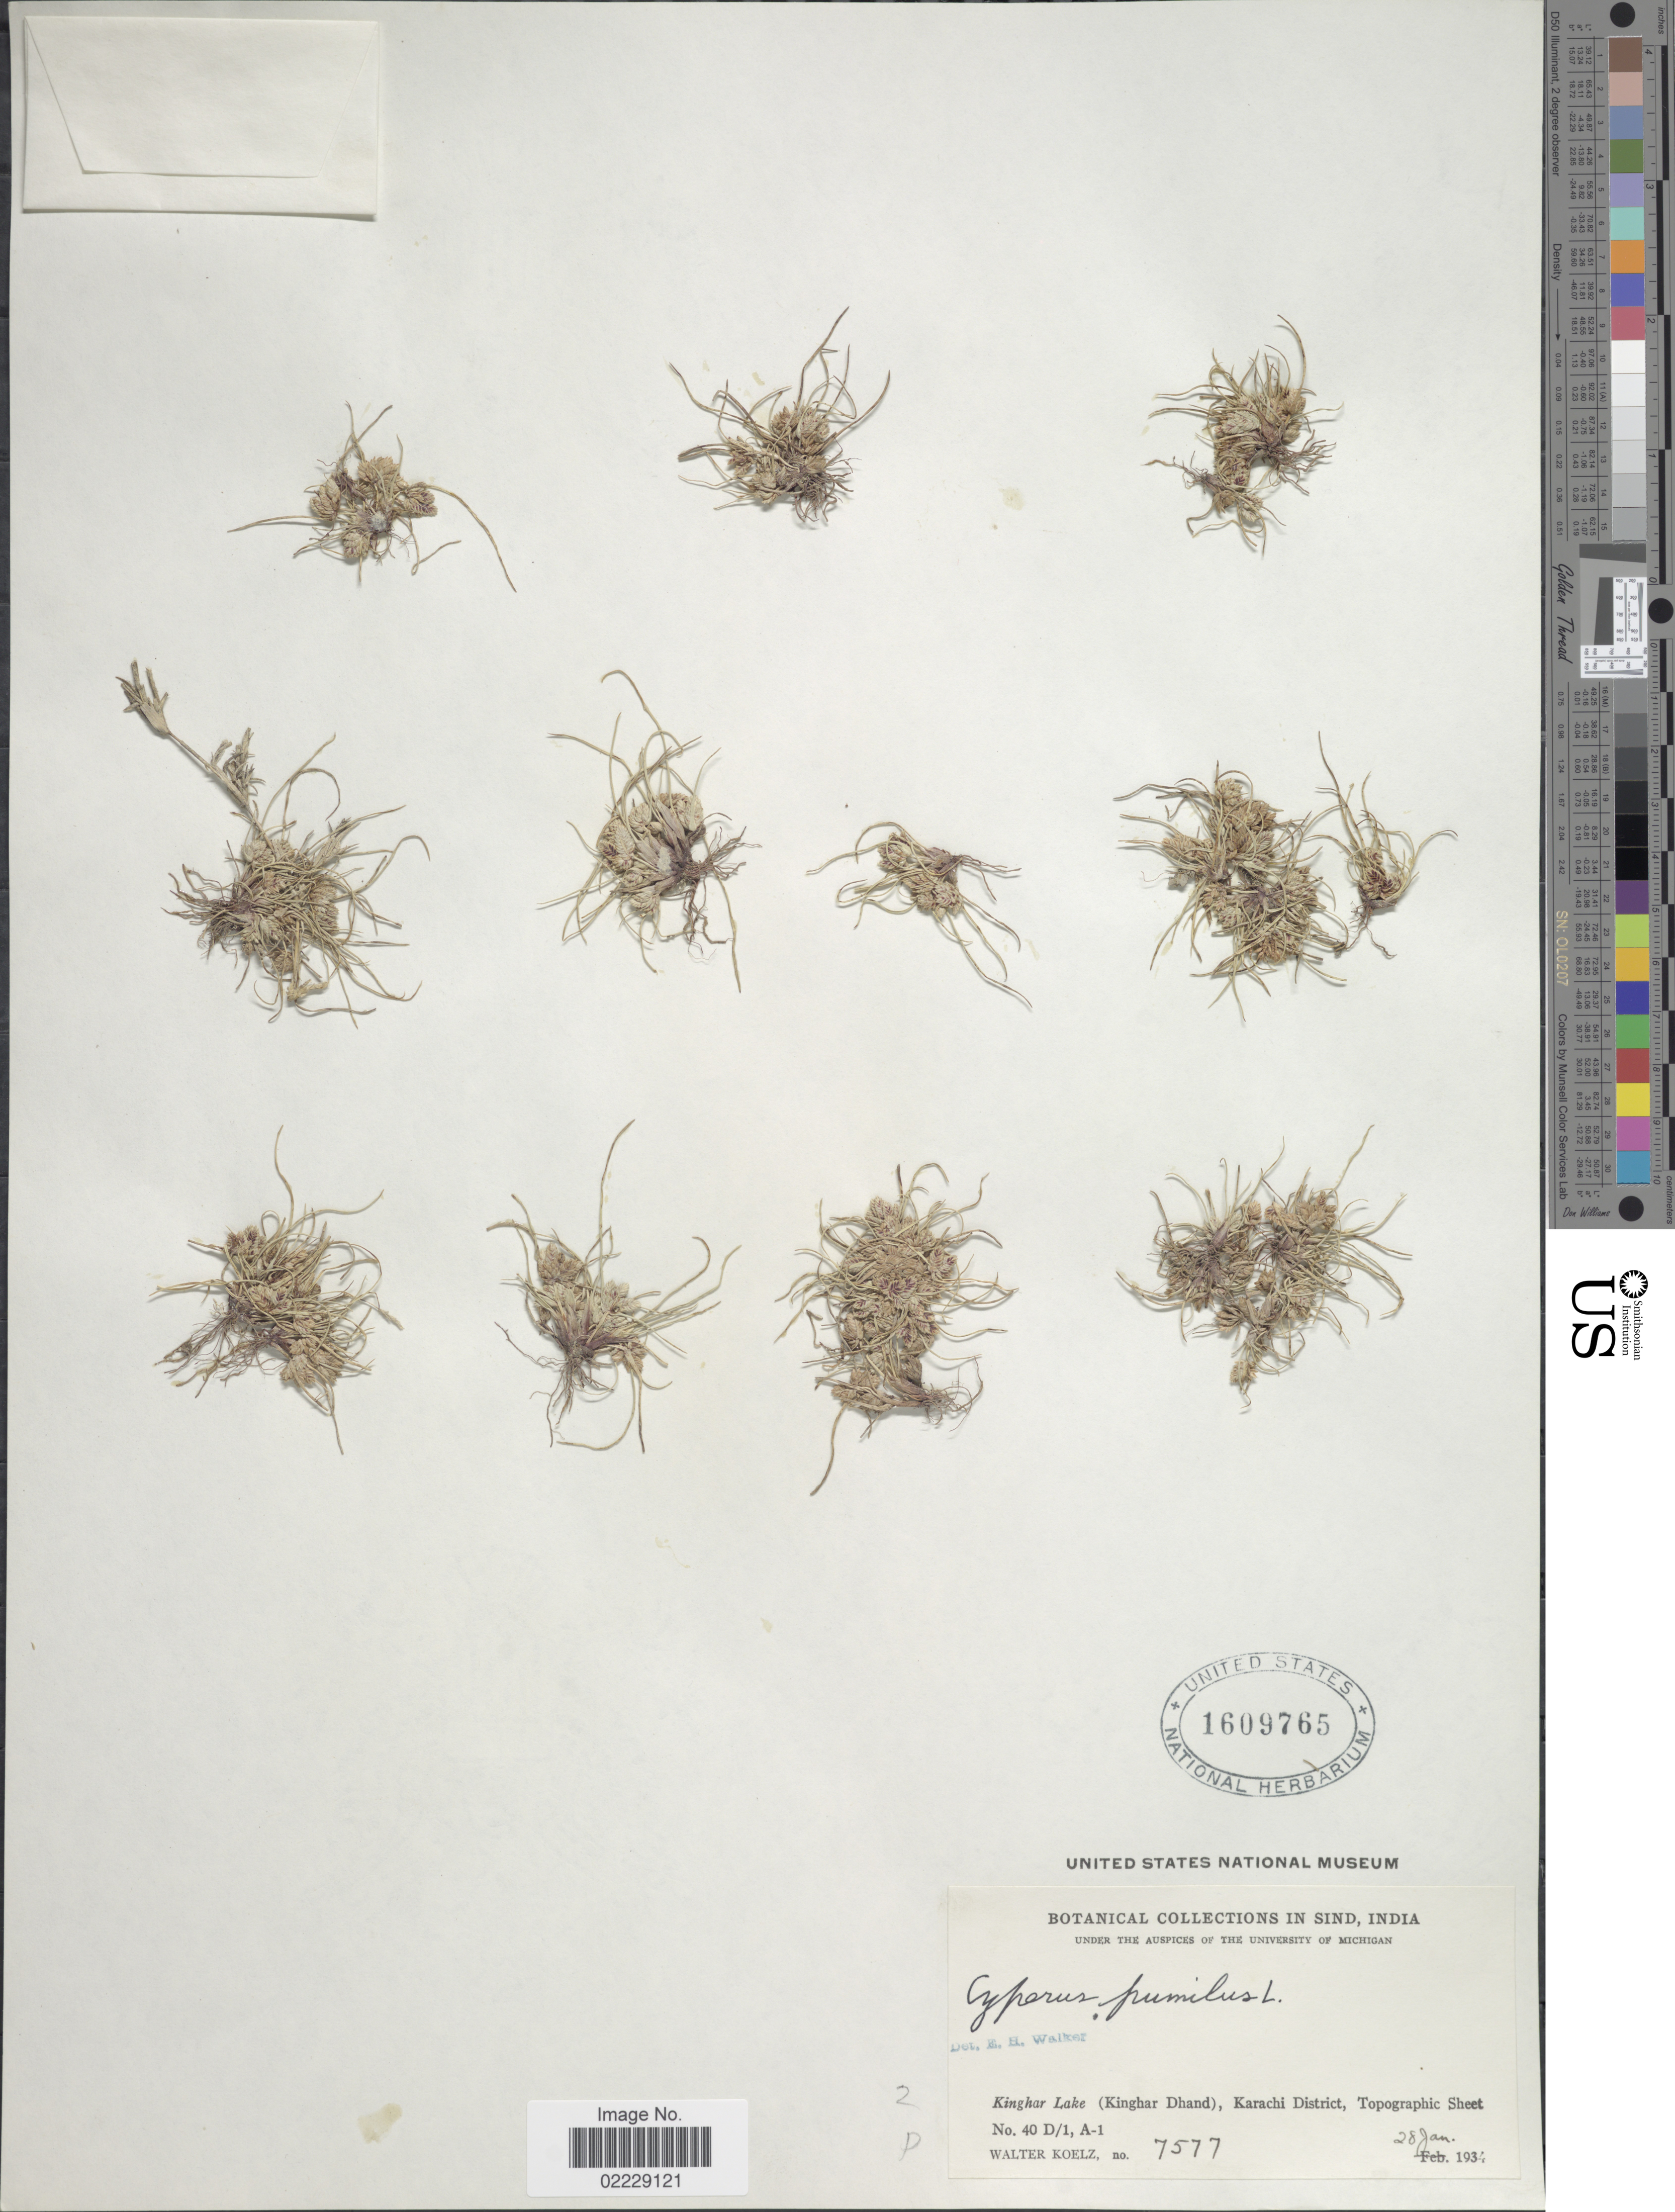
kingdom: Plantae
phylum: Tracheophyta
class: Liliopsida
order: Poales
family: Cyperaceae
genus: Cyperus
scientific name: Cyperus pumilus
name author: L.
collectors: W. N. Koelz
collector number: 7577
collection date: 1934-01-28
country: Pakistan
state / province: Sindh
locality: Sind, Kinghar lake (Kinghar Dhand), Karachi District, Topographic Sheet No. 40 D/1, A-1.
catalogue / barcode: US 1609765